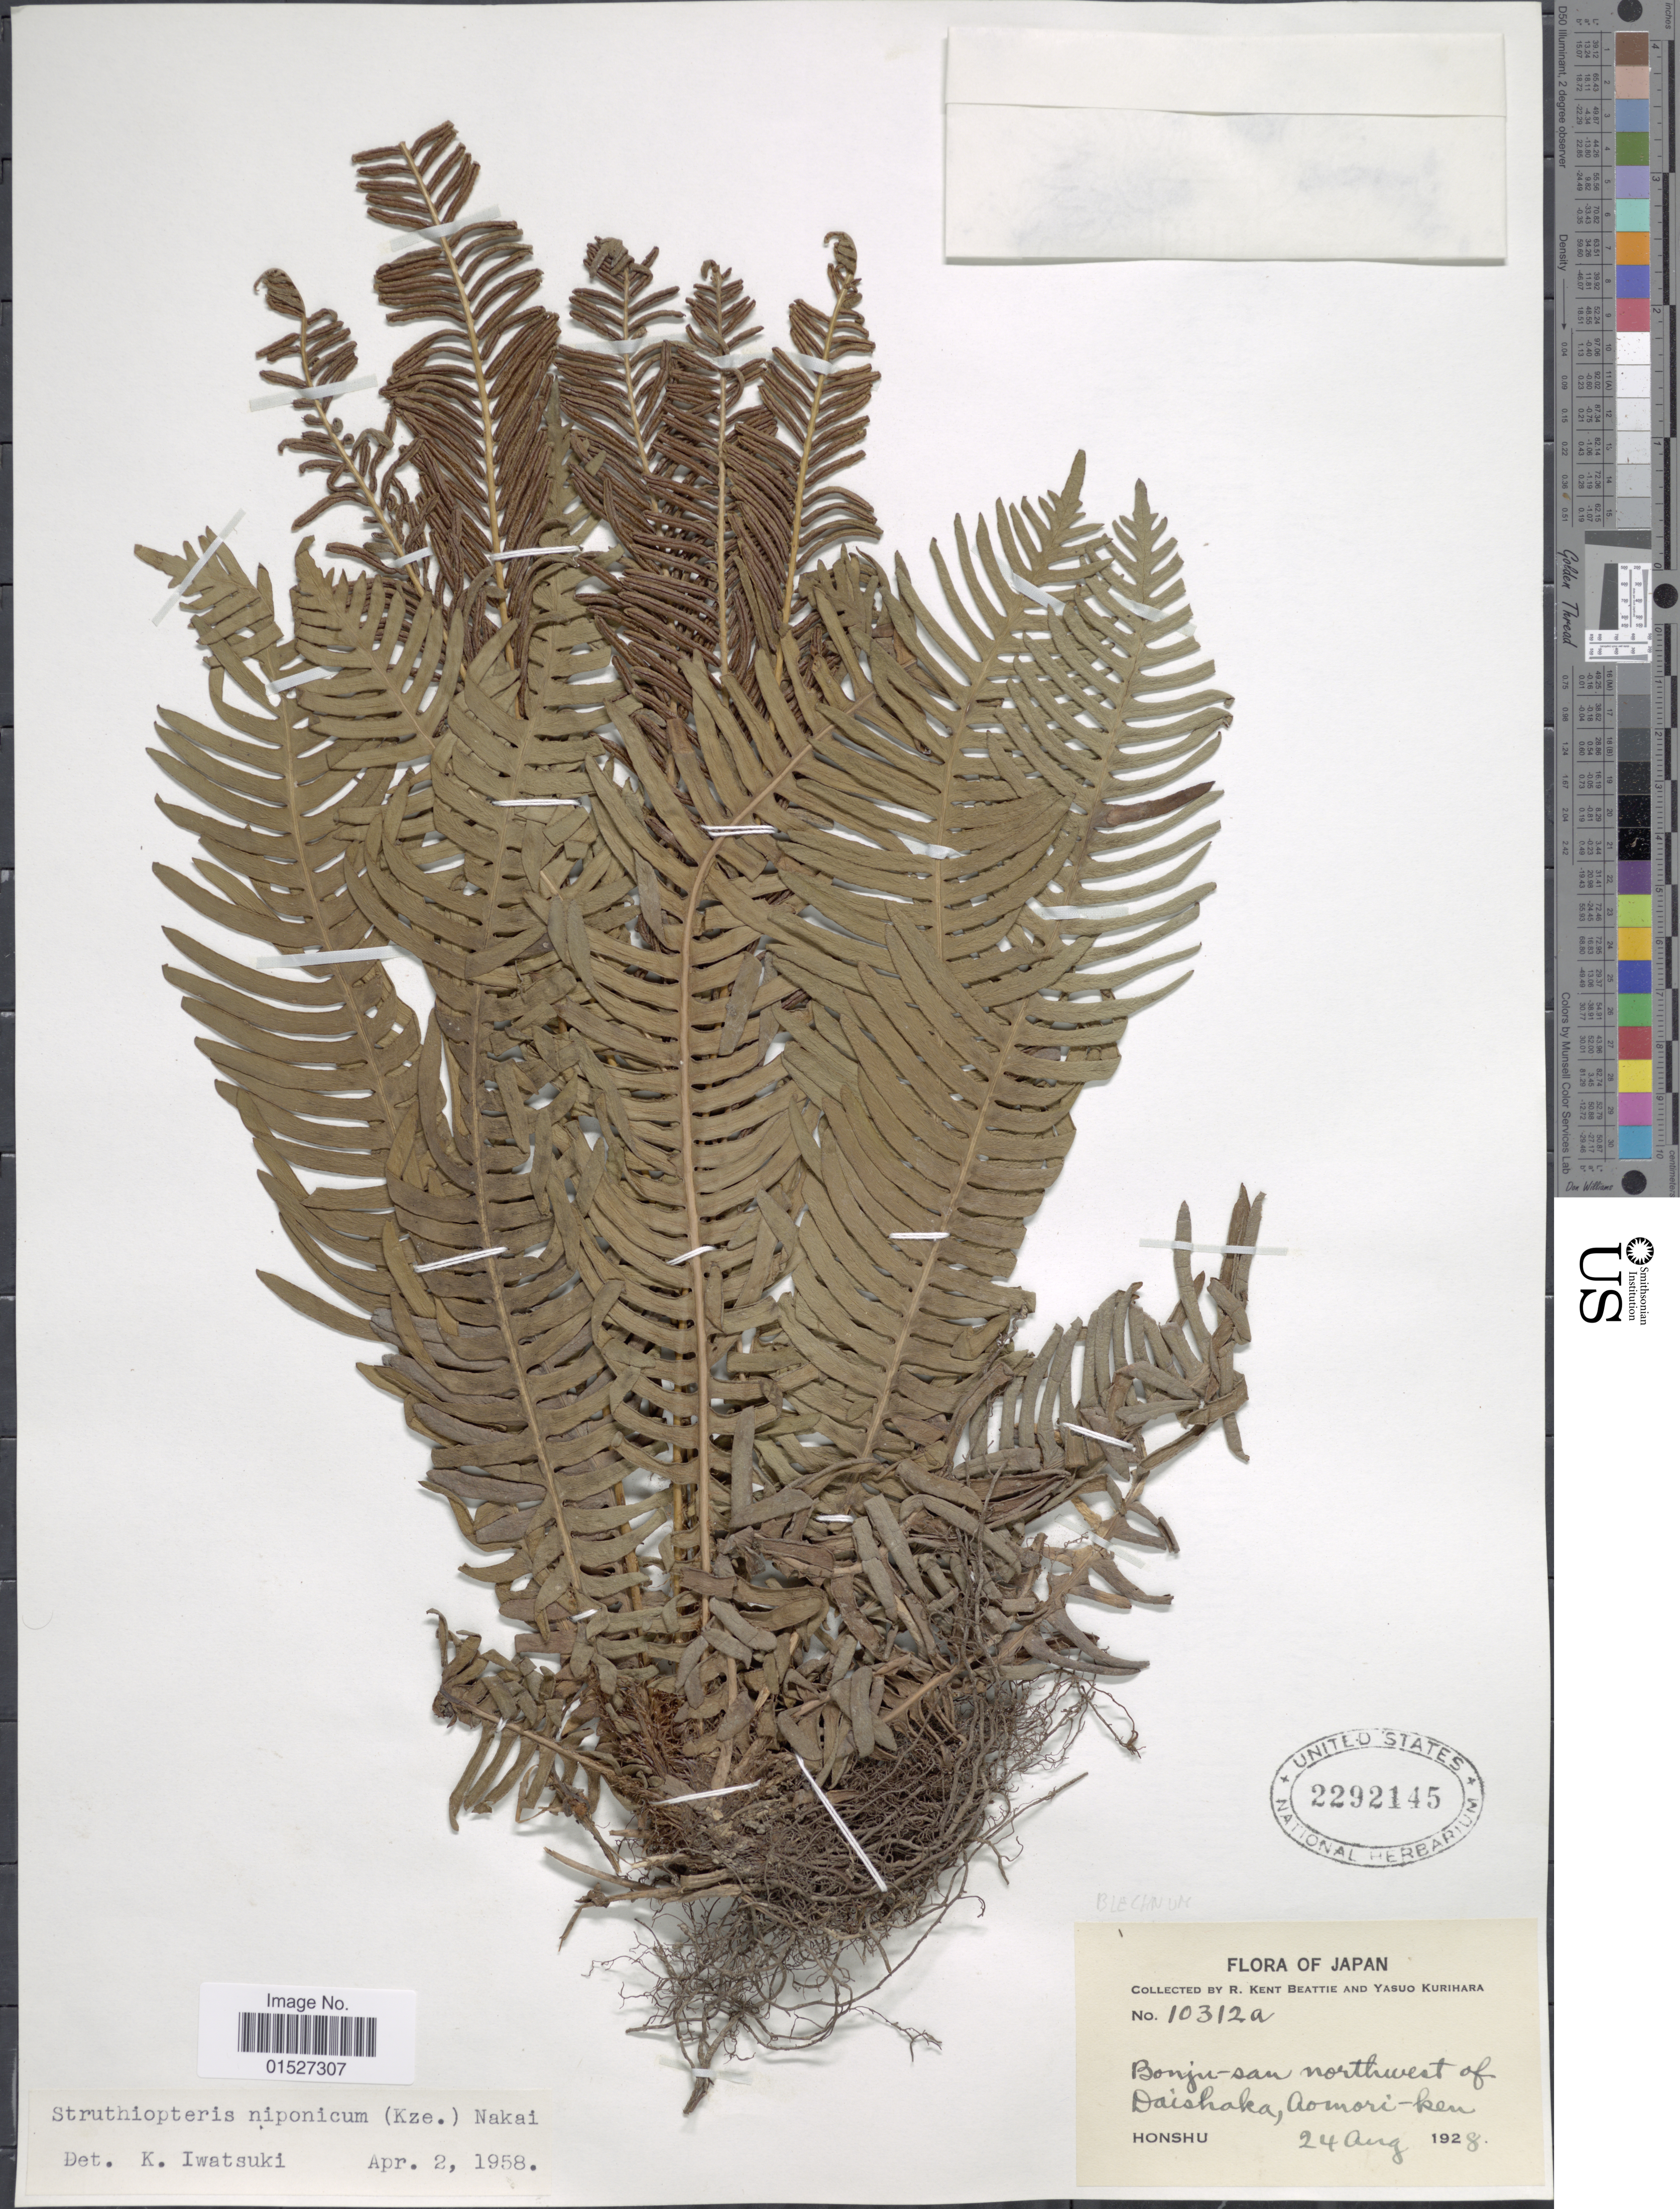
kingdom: Plantae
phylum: Tracheophyta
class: Polypodiopsida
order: Polypodiales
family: Blechnaceae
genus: Blechnum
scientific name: Blechnum nipponicum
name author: (Kunze) Makino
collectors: R. K. Beattie & Y. Kurihara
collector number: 10312a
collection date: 1928-08-24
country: Japan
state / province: Aomori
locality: Bonjusan northwest of Daishaka, Aomori-ken. Honshu.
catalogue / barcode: US 2292145